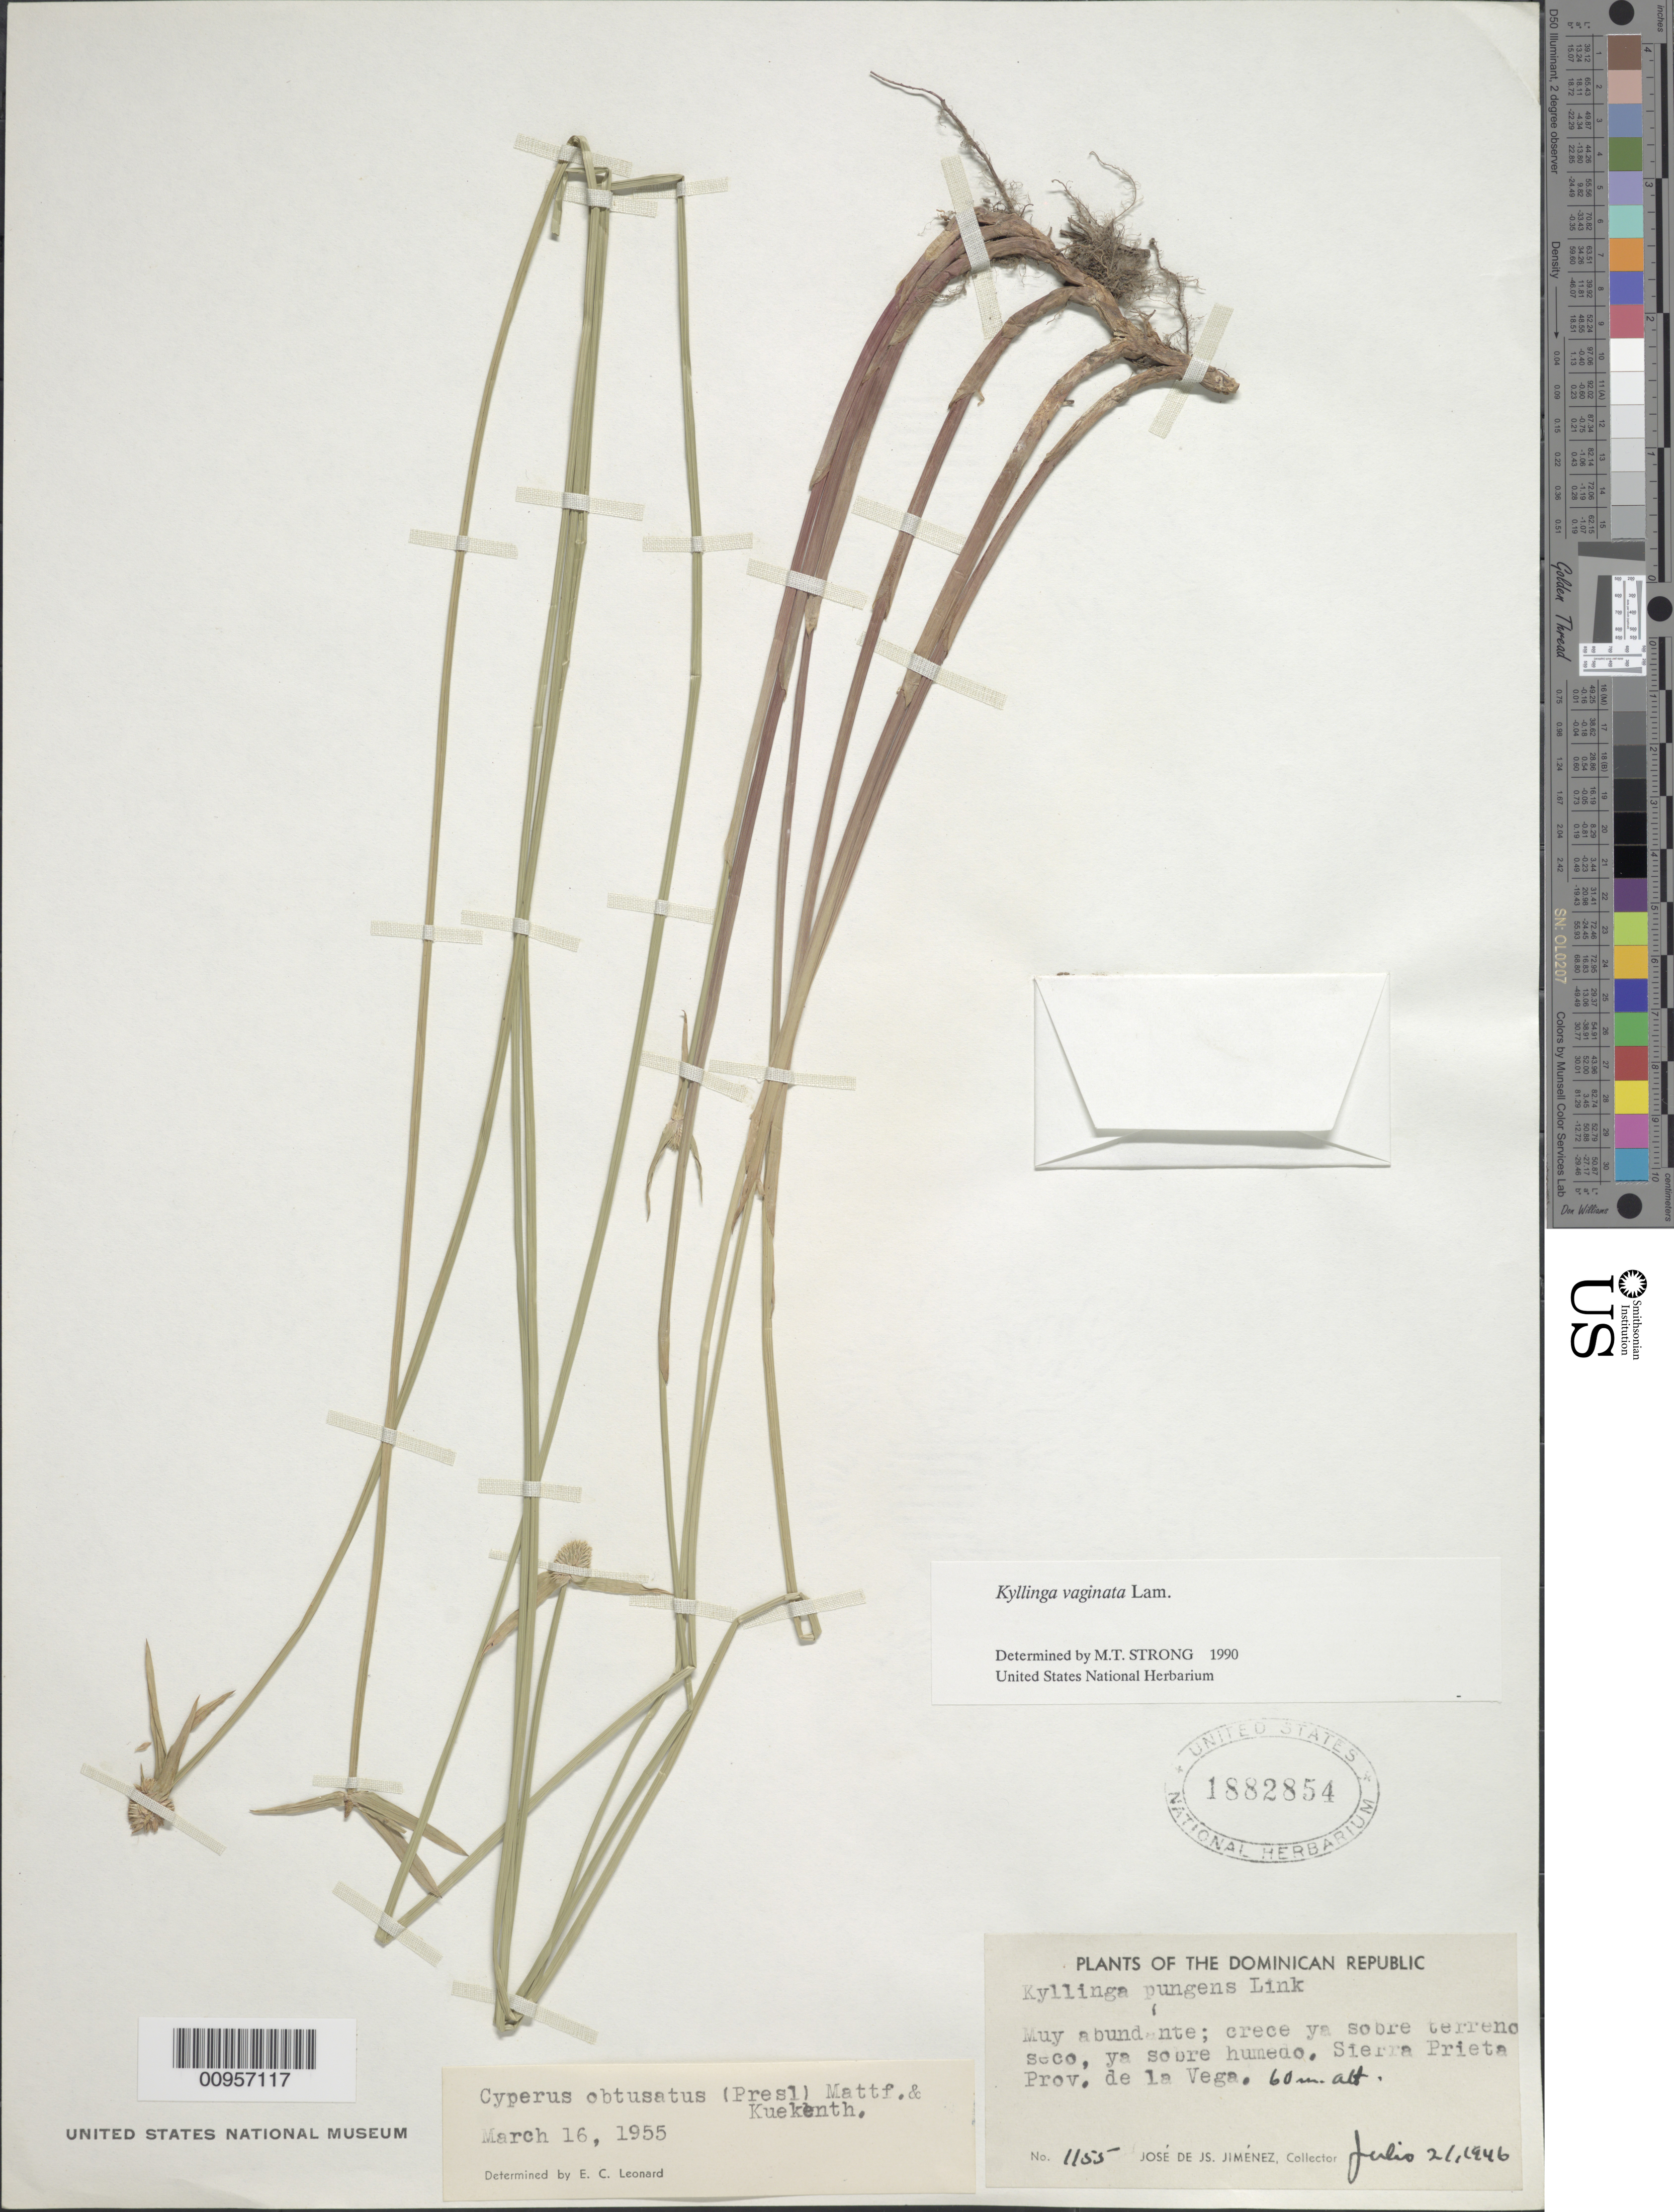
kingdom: Plantae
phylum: Tracheophyta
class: Liliopsida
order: Poales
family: Cyperaceae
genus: Cyperus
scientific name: Cyperus obtusatus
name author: (J. Presl & C. Presl) Mattf. & Kük.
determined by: Strong, M. T., (US), Smithsonian Institution - National Museum of Natural History (UNITED STATES)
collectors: J. J. Jiménez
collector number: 1155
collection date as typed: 21 Jul 1946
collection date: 1946-07-21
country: Dominican Republic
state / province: La Vega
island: Hispaniola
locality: Sierra Prieta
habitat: Crece ya sobre terreno seco, ya sobre humedo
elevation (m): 60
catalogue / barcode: US 1882854